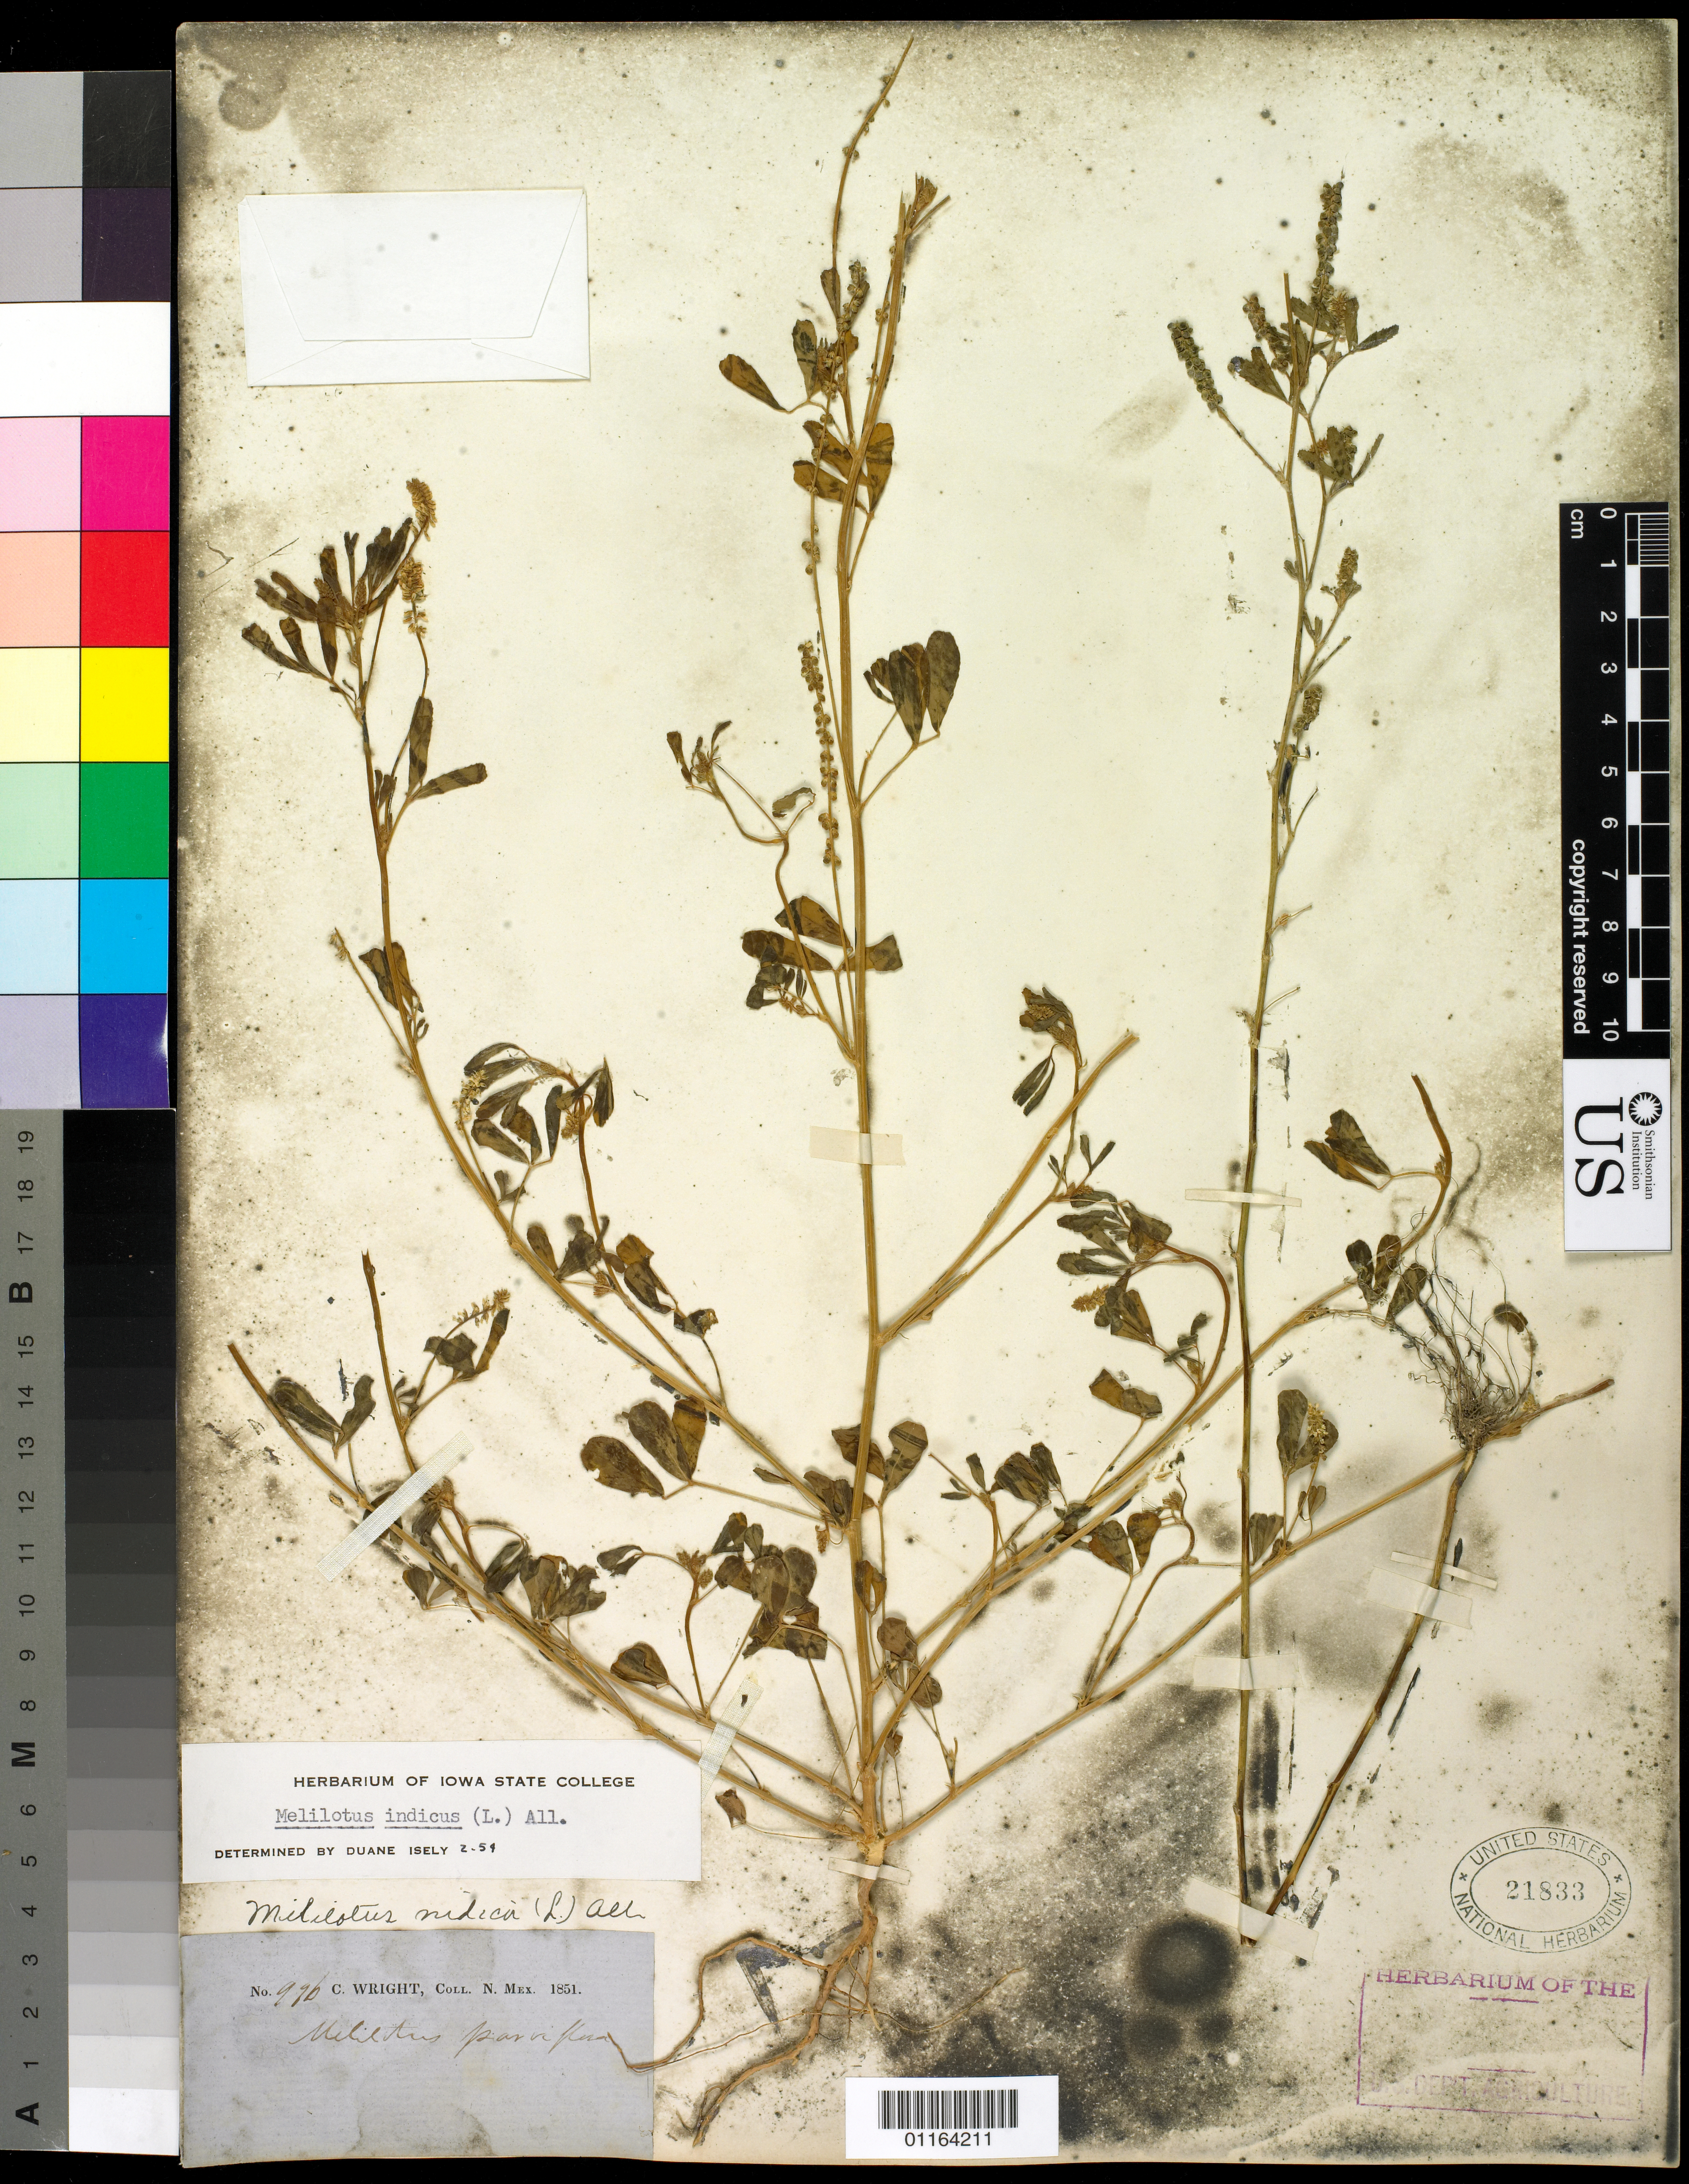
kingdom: Plantae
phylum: Tracheophyta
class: Magnoliopsida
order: Fabales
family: Fabaceae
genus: Melilotus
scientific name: Melilotus indicus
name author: (L.) All.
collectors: C. Wright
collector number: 996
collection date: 1851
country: United States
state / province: New Mexico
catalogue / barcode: US 21833